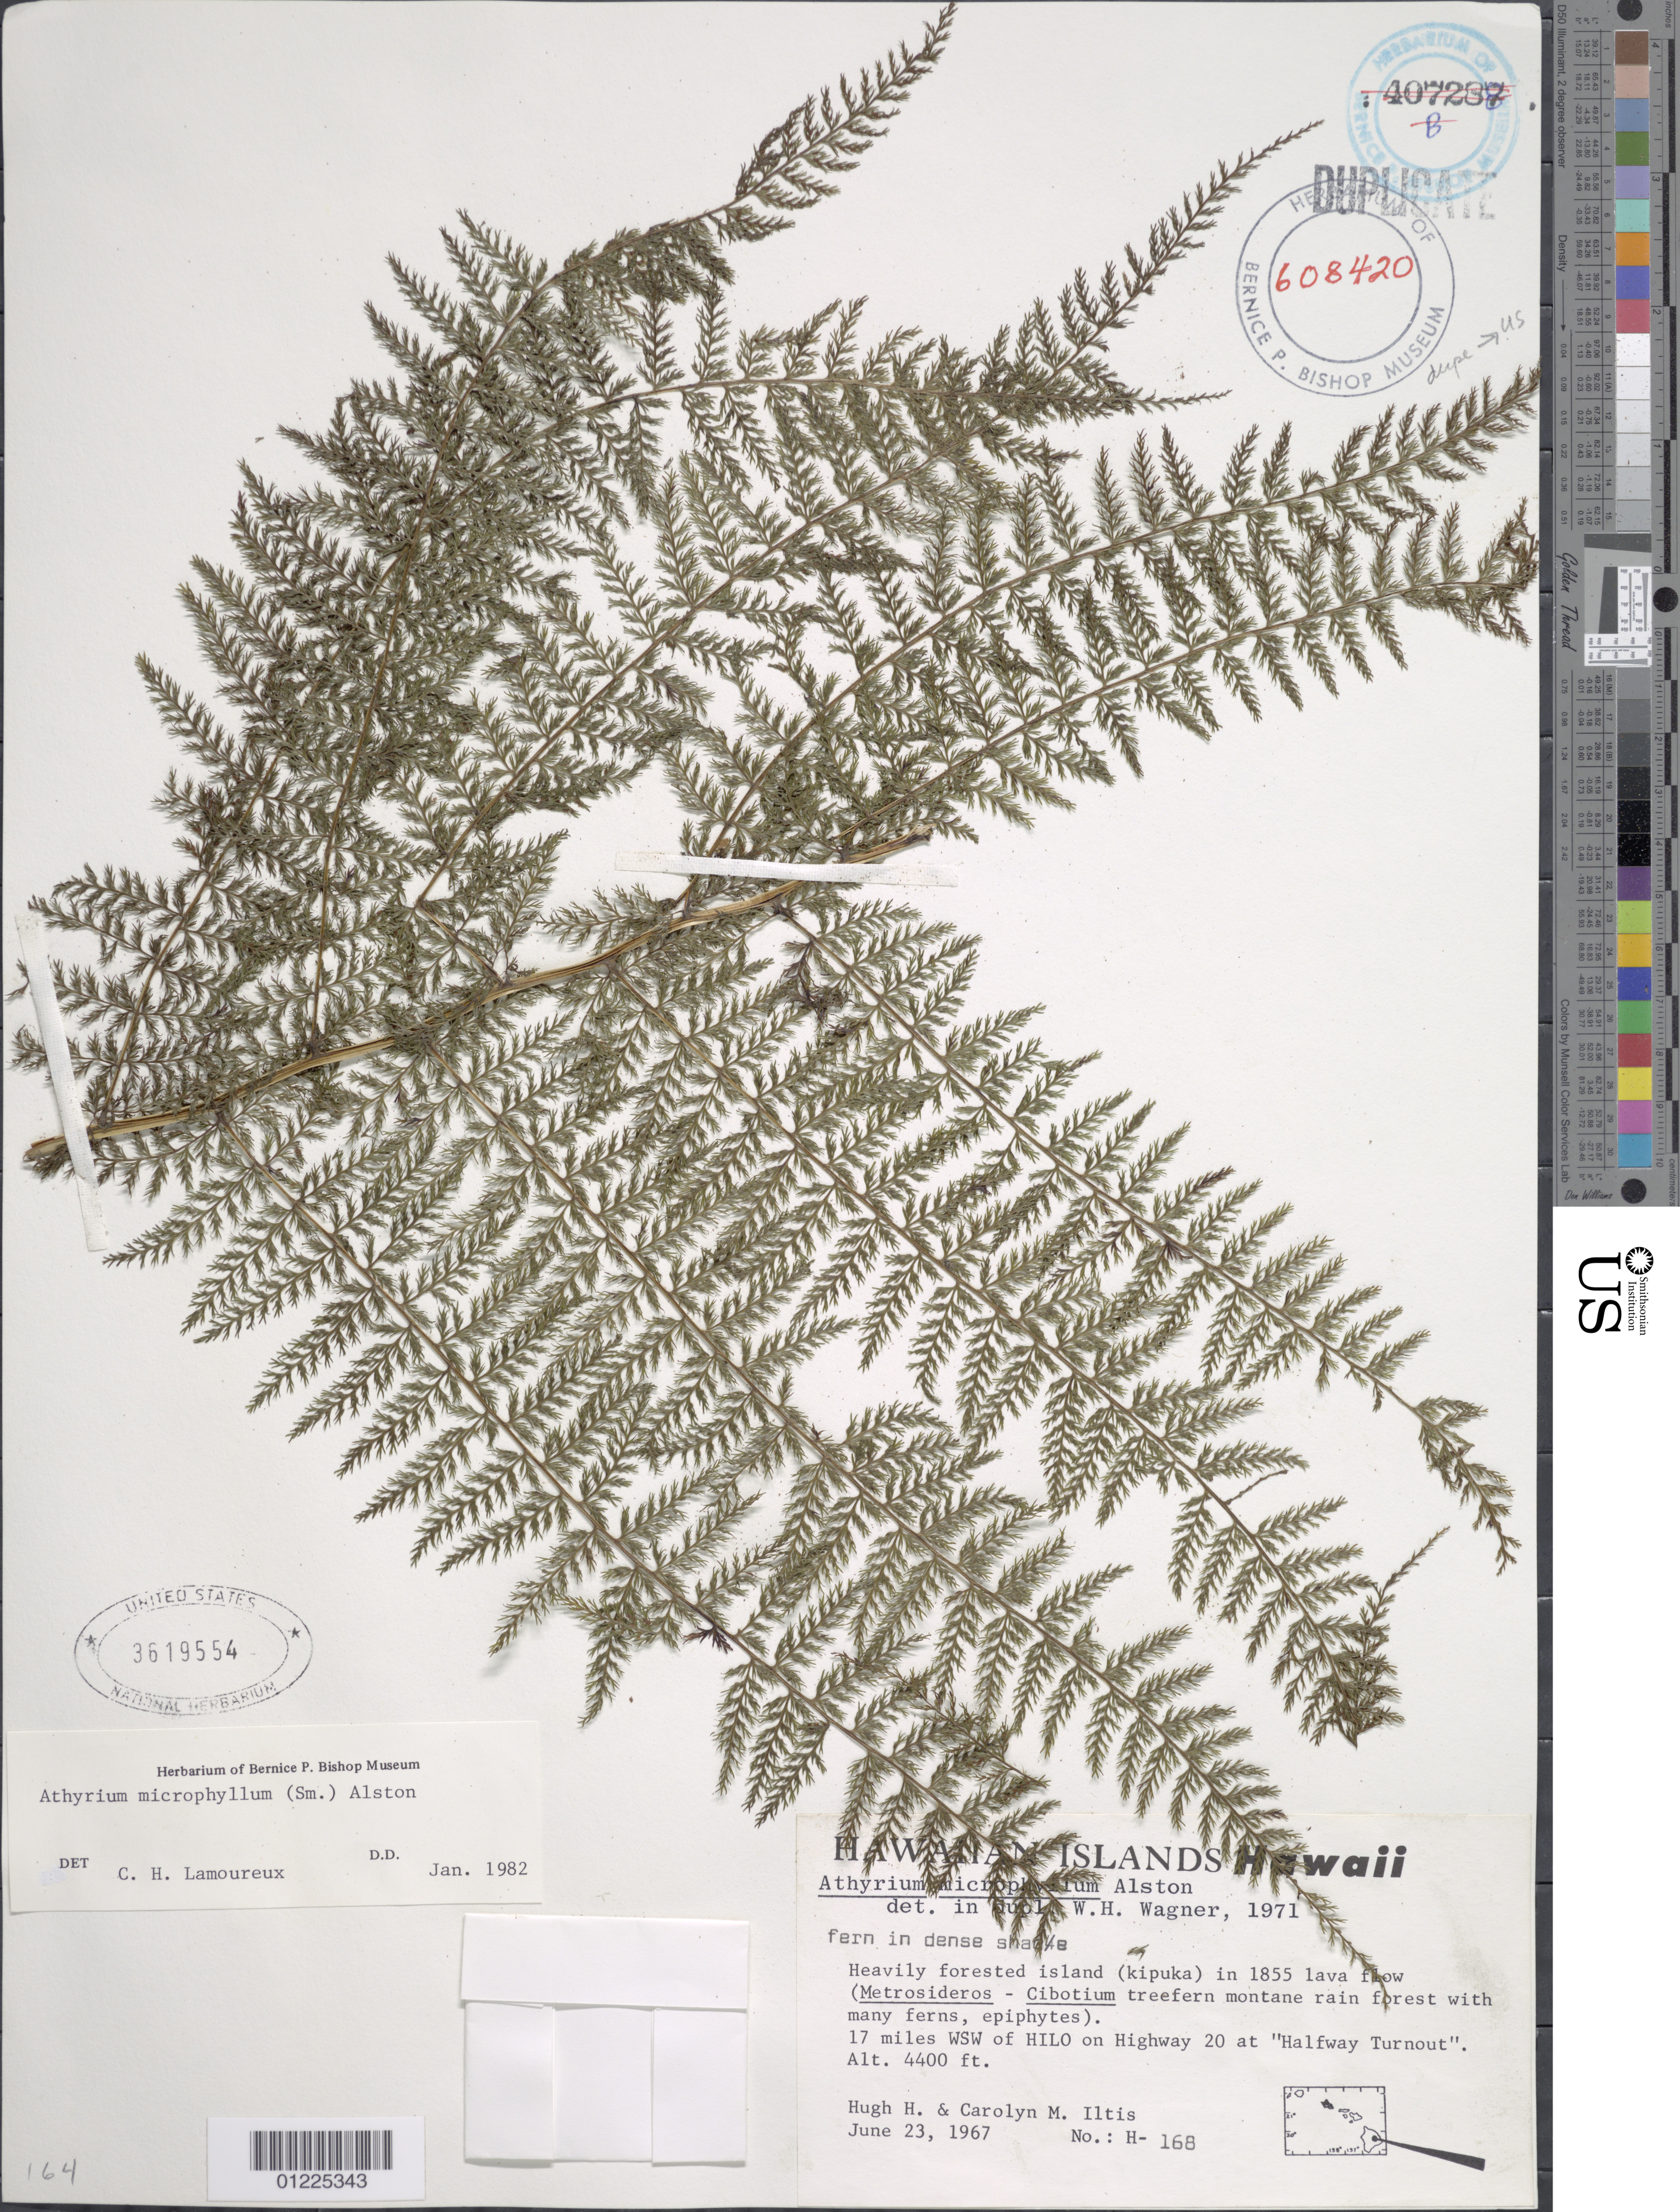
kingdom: Plantae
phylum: Tracheophyta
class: Polypodiopsida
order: Polypodiales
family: Athyriaceae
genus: Athyrium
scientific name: Athyrium microphyllum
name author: (Sm.) Alston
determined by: Lamoureux, C. H.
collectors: H. Hugh & C. M Iltis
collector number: H-168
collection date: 1967-06-23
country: United States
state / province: Hawaii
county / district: Hawaii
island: Hawaii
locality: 17 mi WSW of Hilo on Highway 20 at Halfway Turnout. Island (kipuka) in 1855 lava flow.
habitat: Montane Rain Forest.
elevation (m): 1341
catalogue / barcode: US 3619554